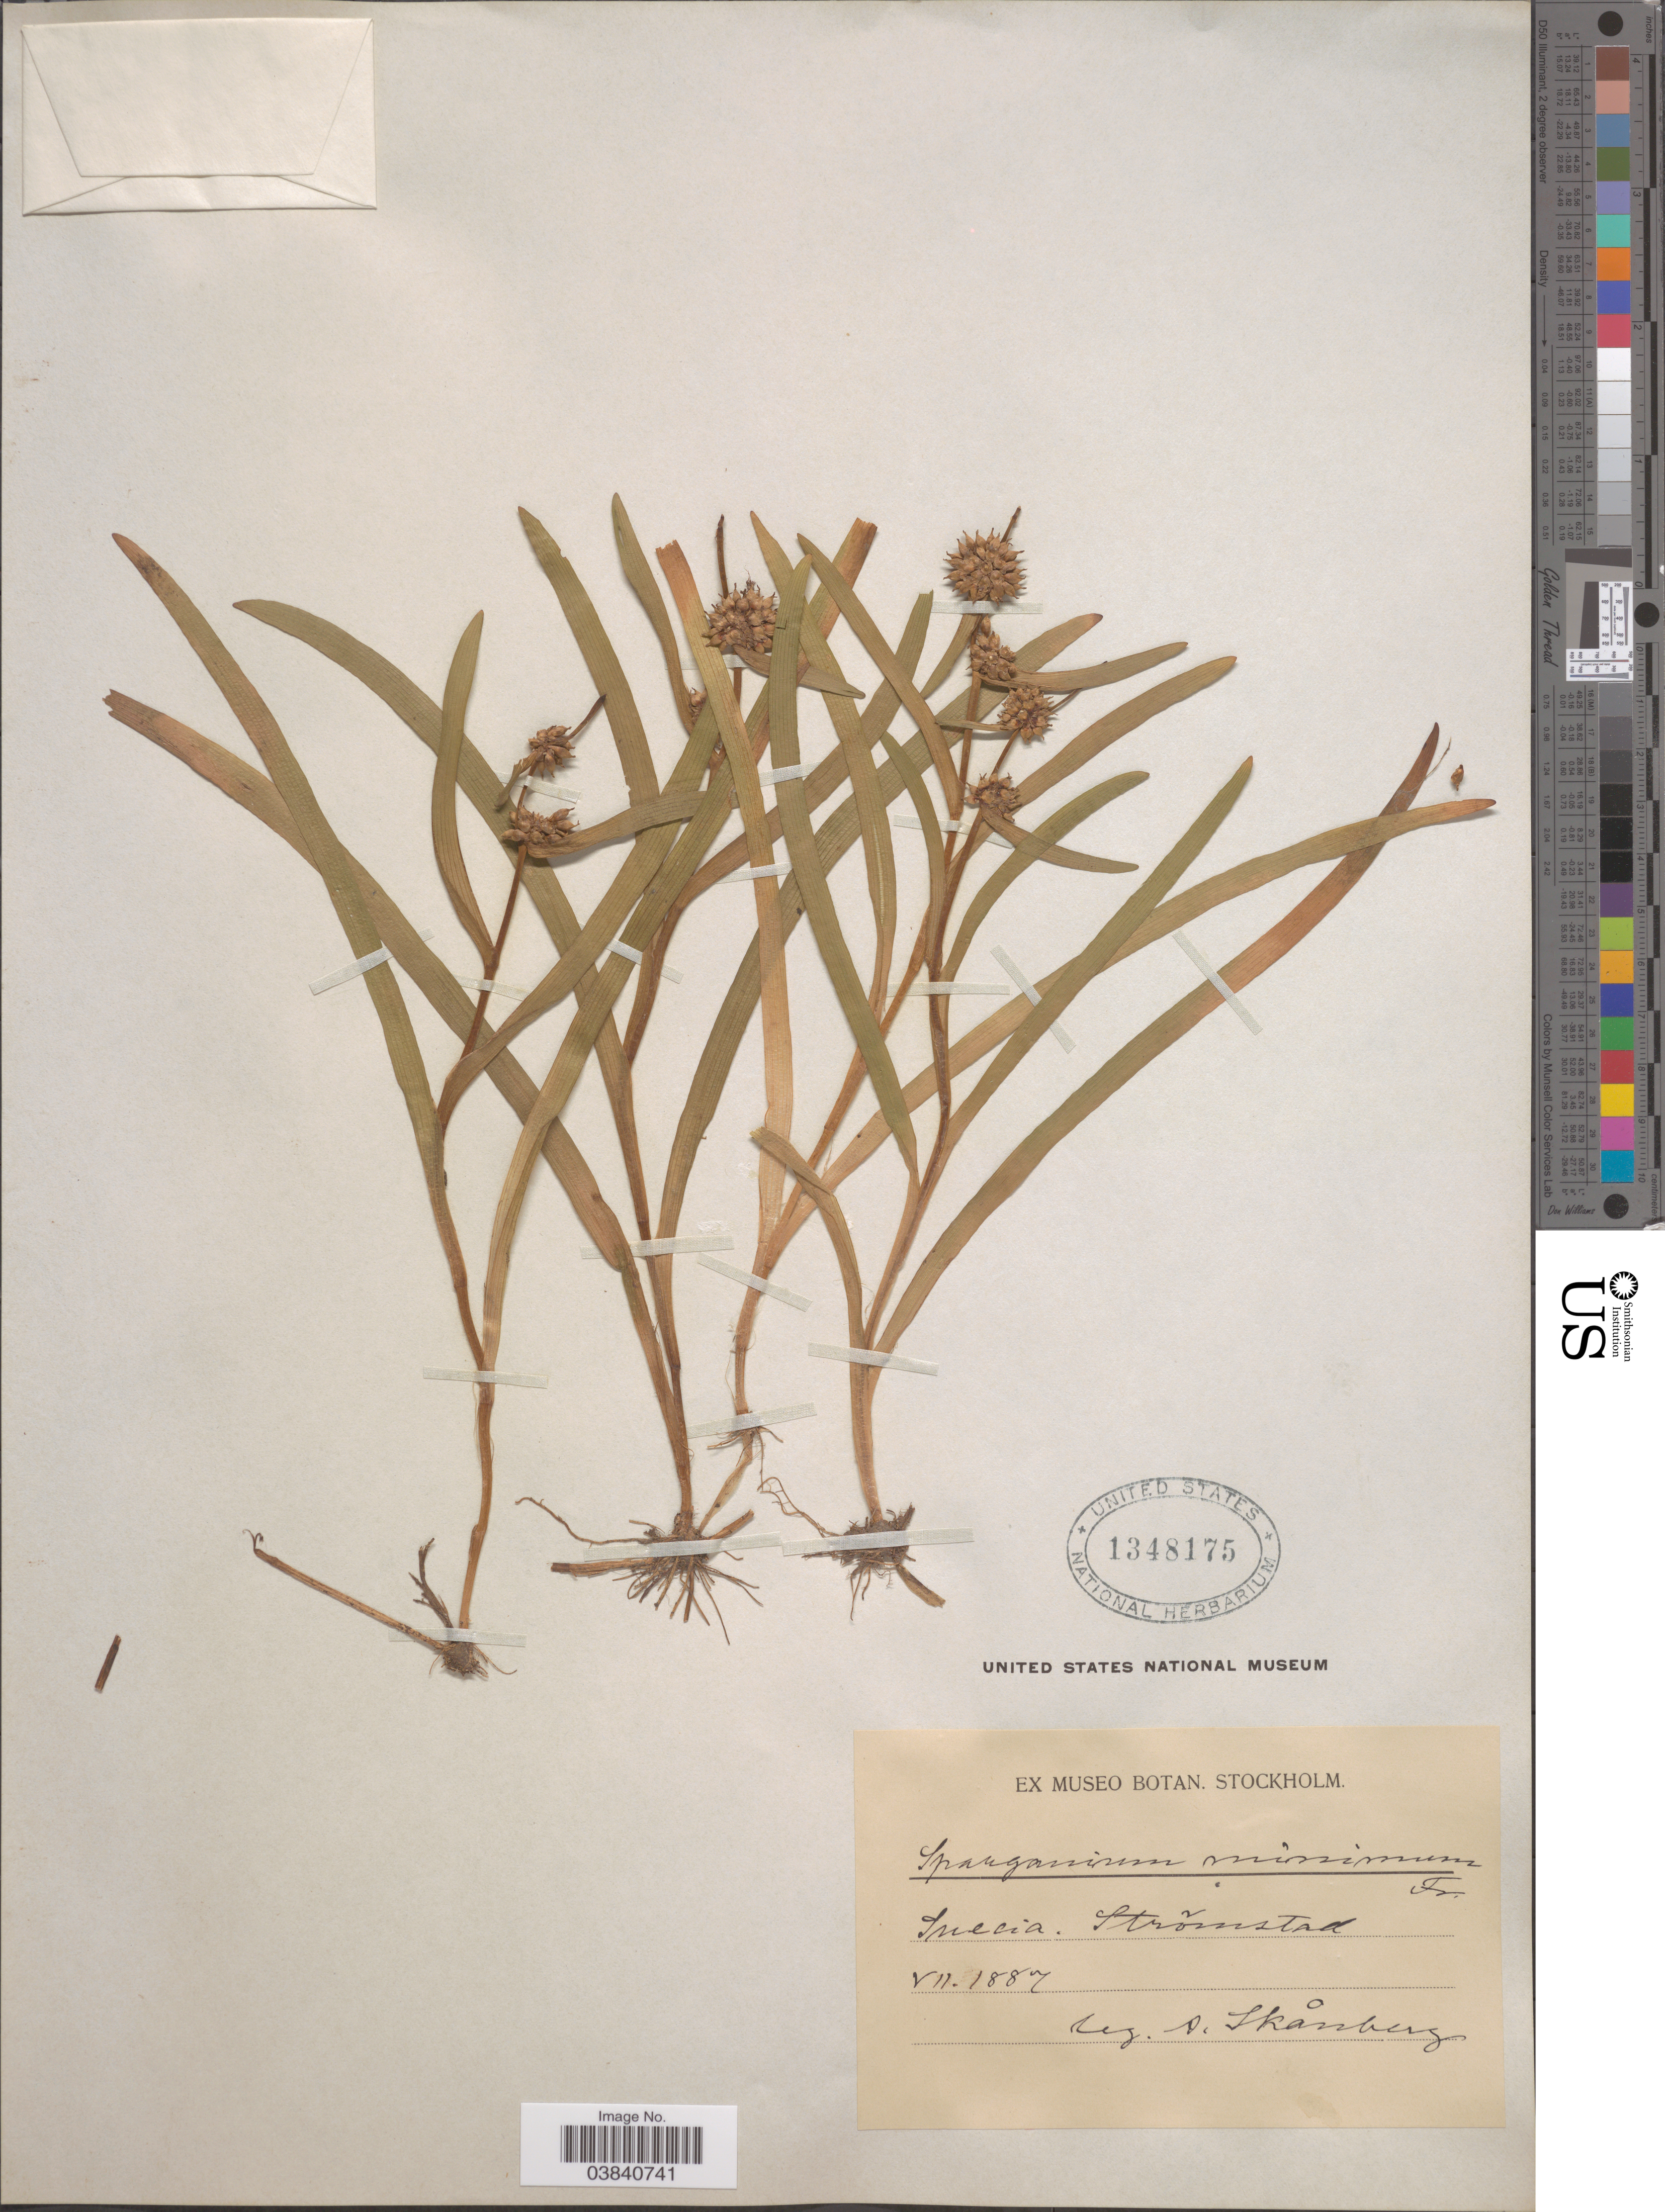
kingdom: Plantae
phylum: Tracheophyta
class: Liliopsida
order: Poales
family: Typhaceae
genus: Sparganium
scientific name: Sparganium minimum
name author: Wallr.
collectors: A. Skånberg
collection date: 1887-07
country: Sweden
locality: Suecia. Strõmstad.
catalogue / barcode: US 1348175